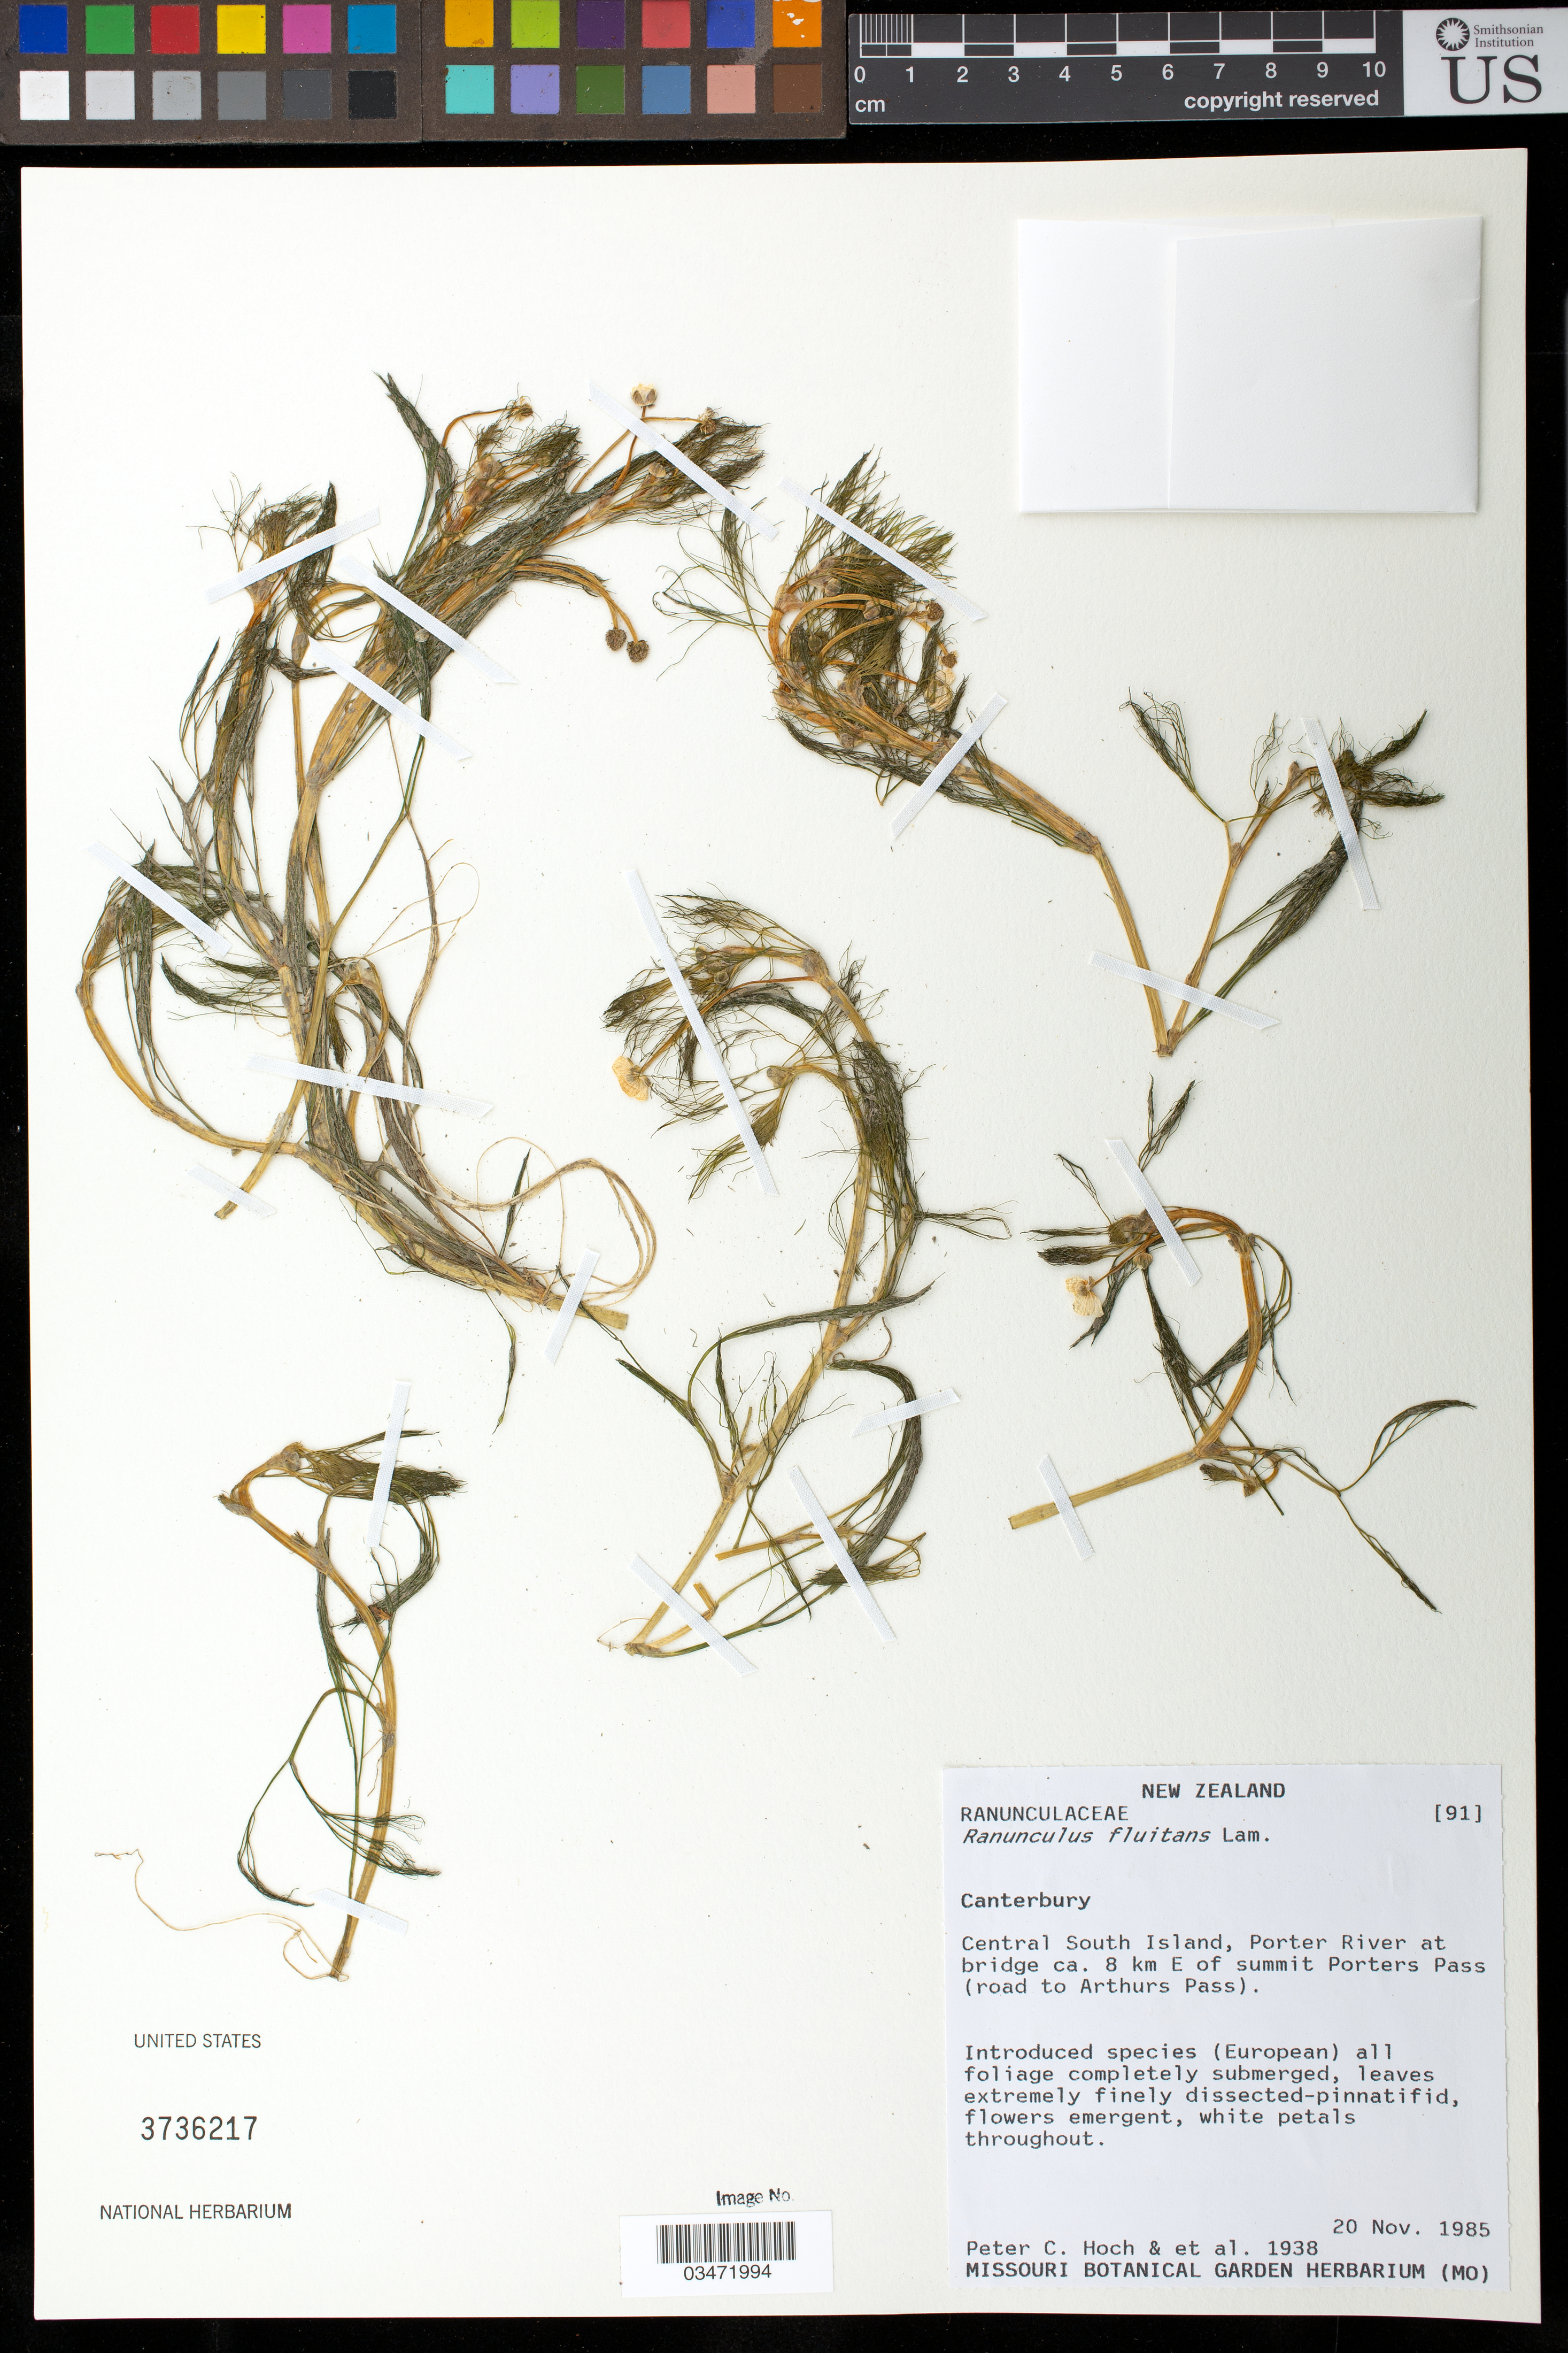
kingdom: Plantae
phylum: Tracheophyta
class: Magnoliopsida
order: Ranunculales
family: Ranunculaceae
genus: Ranunculus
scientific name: Ranunculus fluitans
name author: Lam.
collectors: P. C. Hoch et al.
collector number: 1938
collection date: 1985-11-20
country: New Zealand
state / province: Canterbury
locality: Central South Island, Porter River at bridge, ca. 8 km E of summit Porters Pass (road to Arthurs Pass)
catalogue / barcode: US 3736217